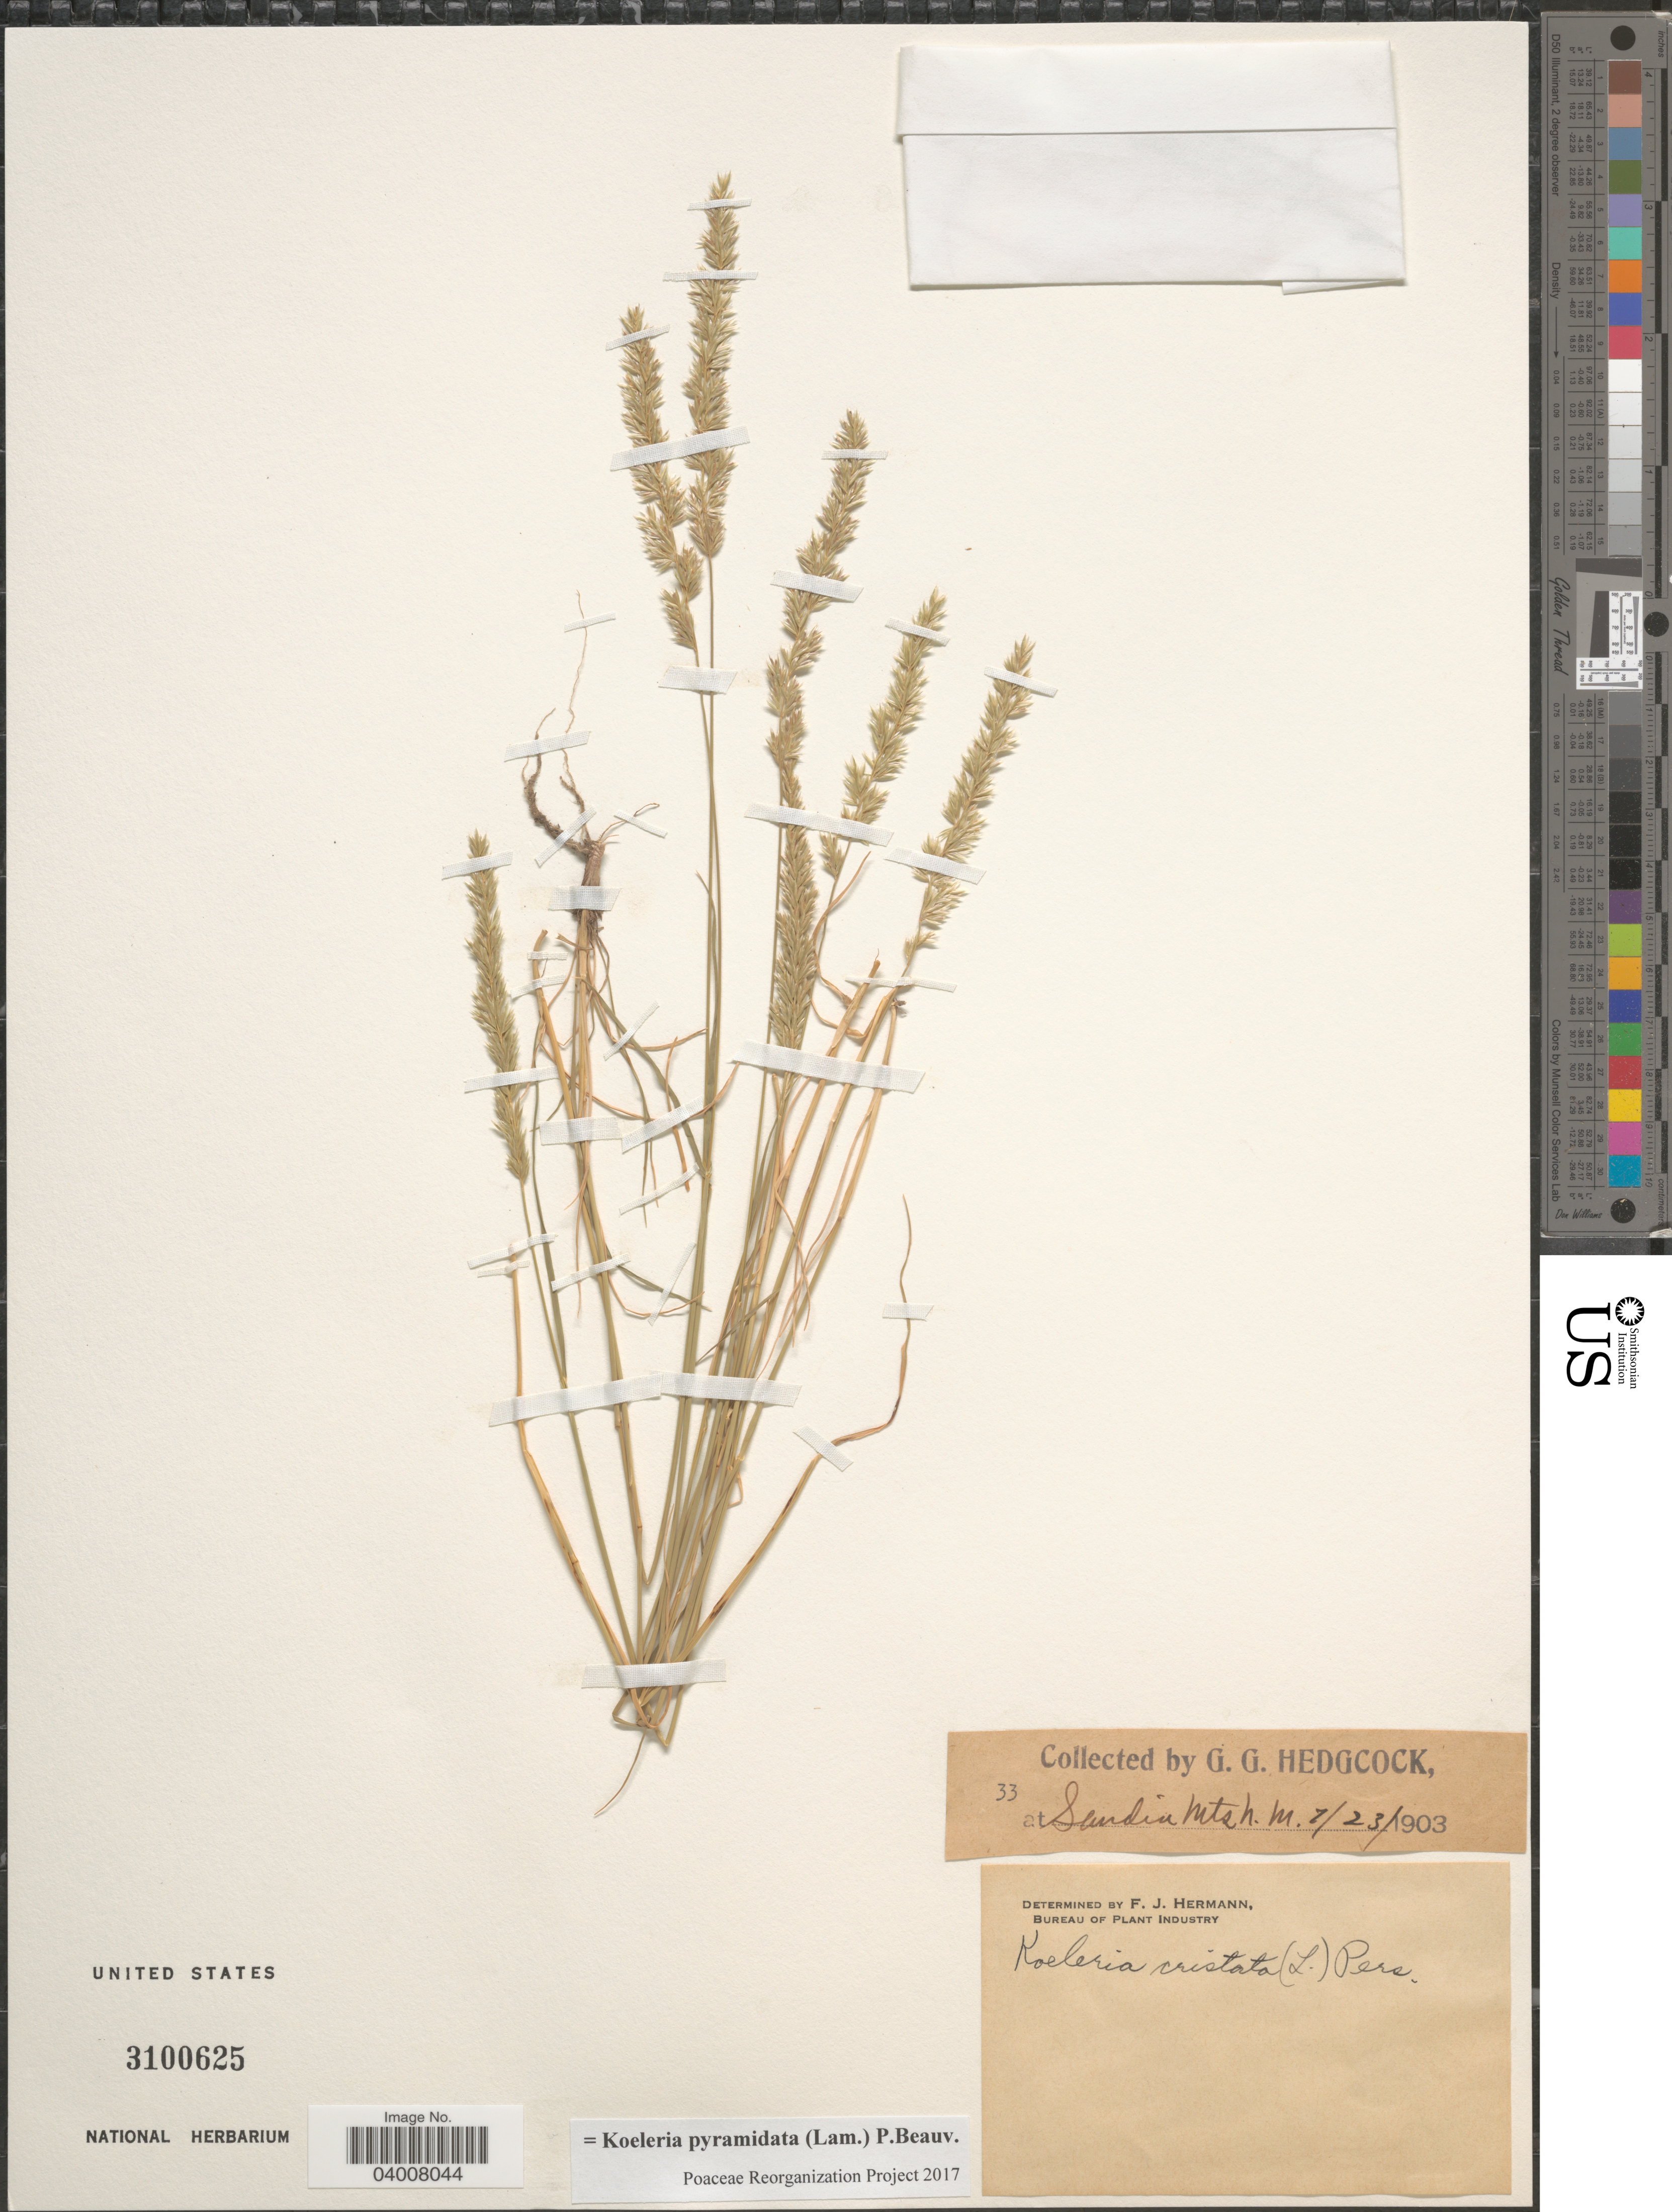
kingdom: Plantae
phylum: Tracheophyta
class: Liliopsida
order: Poales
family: Poaceae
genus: Koeleria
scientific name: Koeleria pyramidata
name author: (Lam.) P. Beauv.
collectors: G. Hedgcock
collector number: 33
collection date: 1903-07-23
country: United States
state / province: New Mexico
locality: At Sandia Mts.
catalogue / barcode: US 3100625